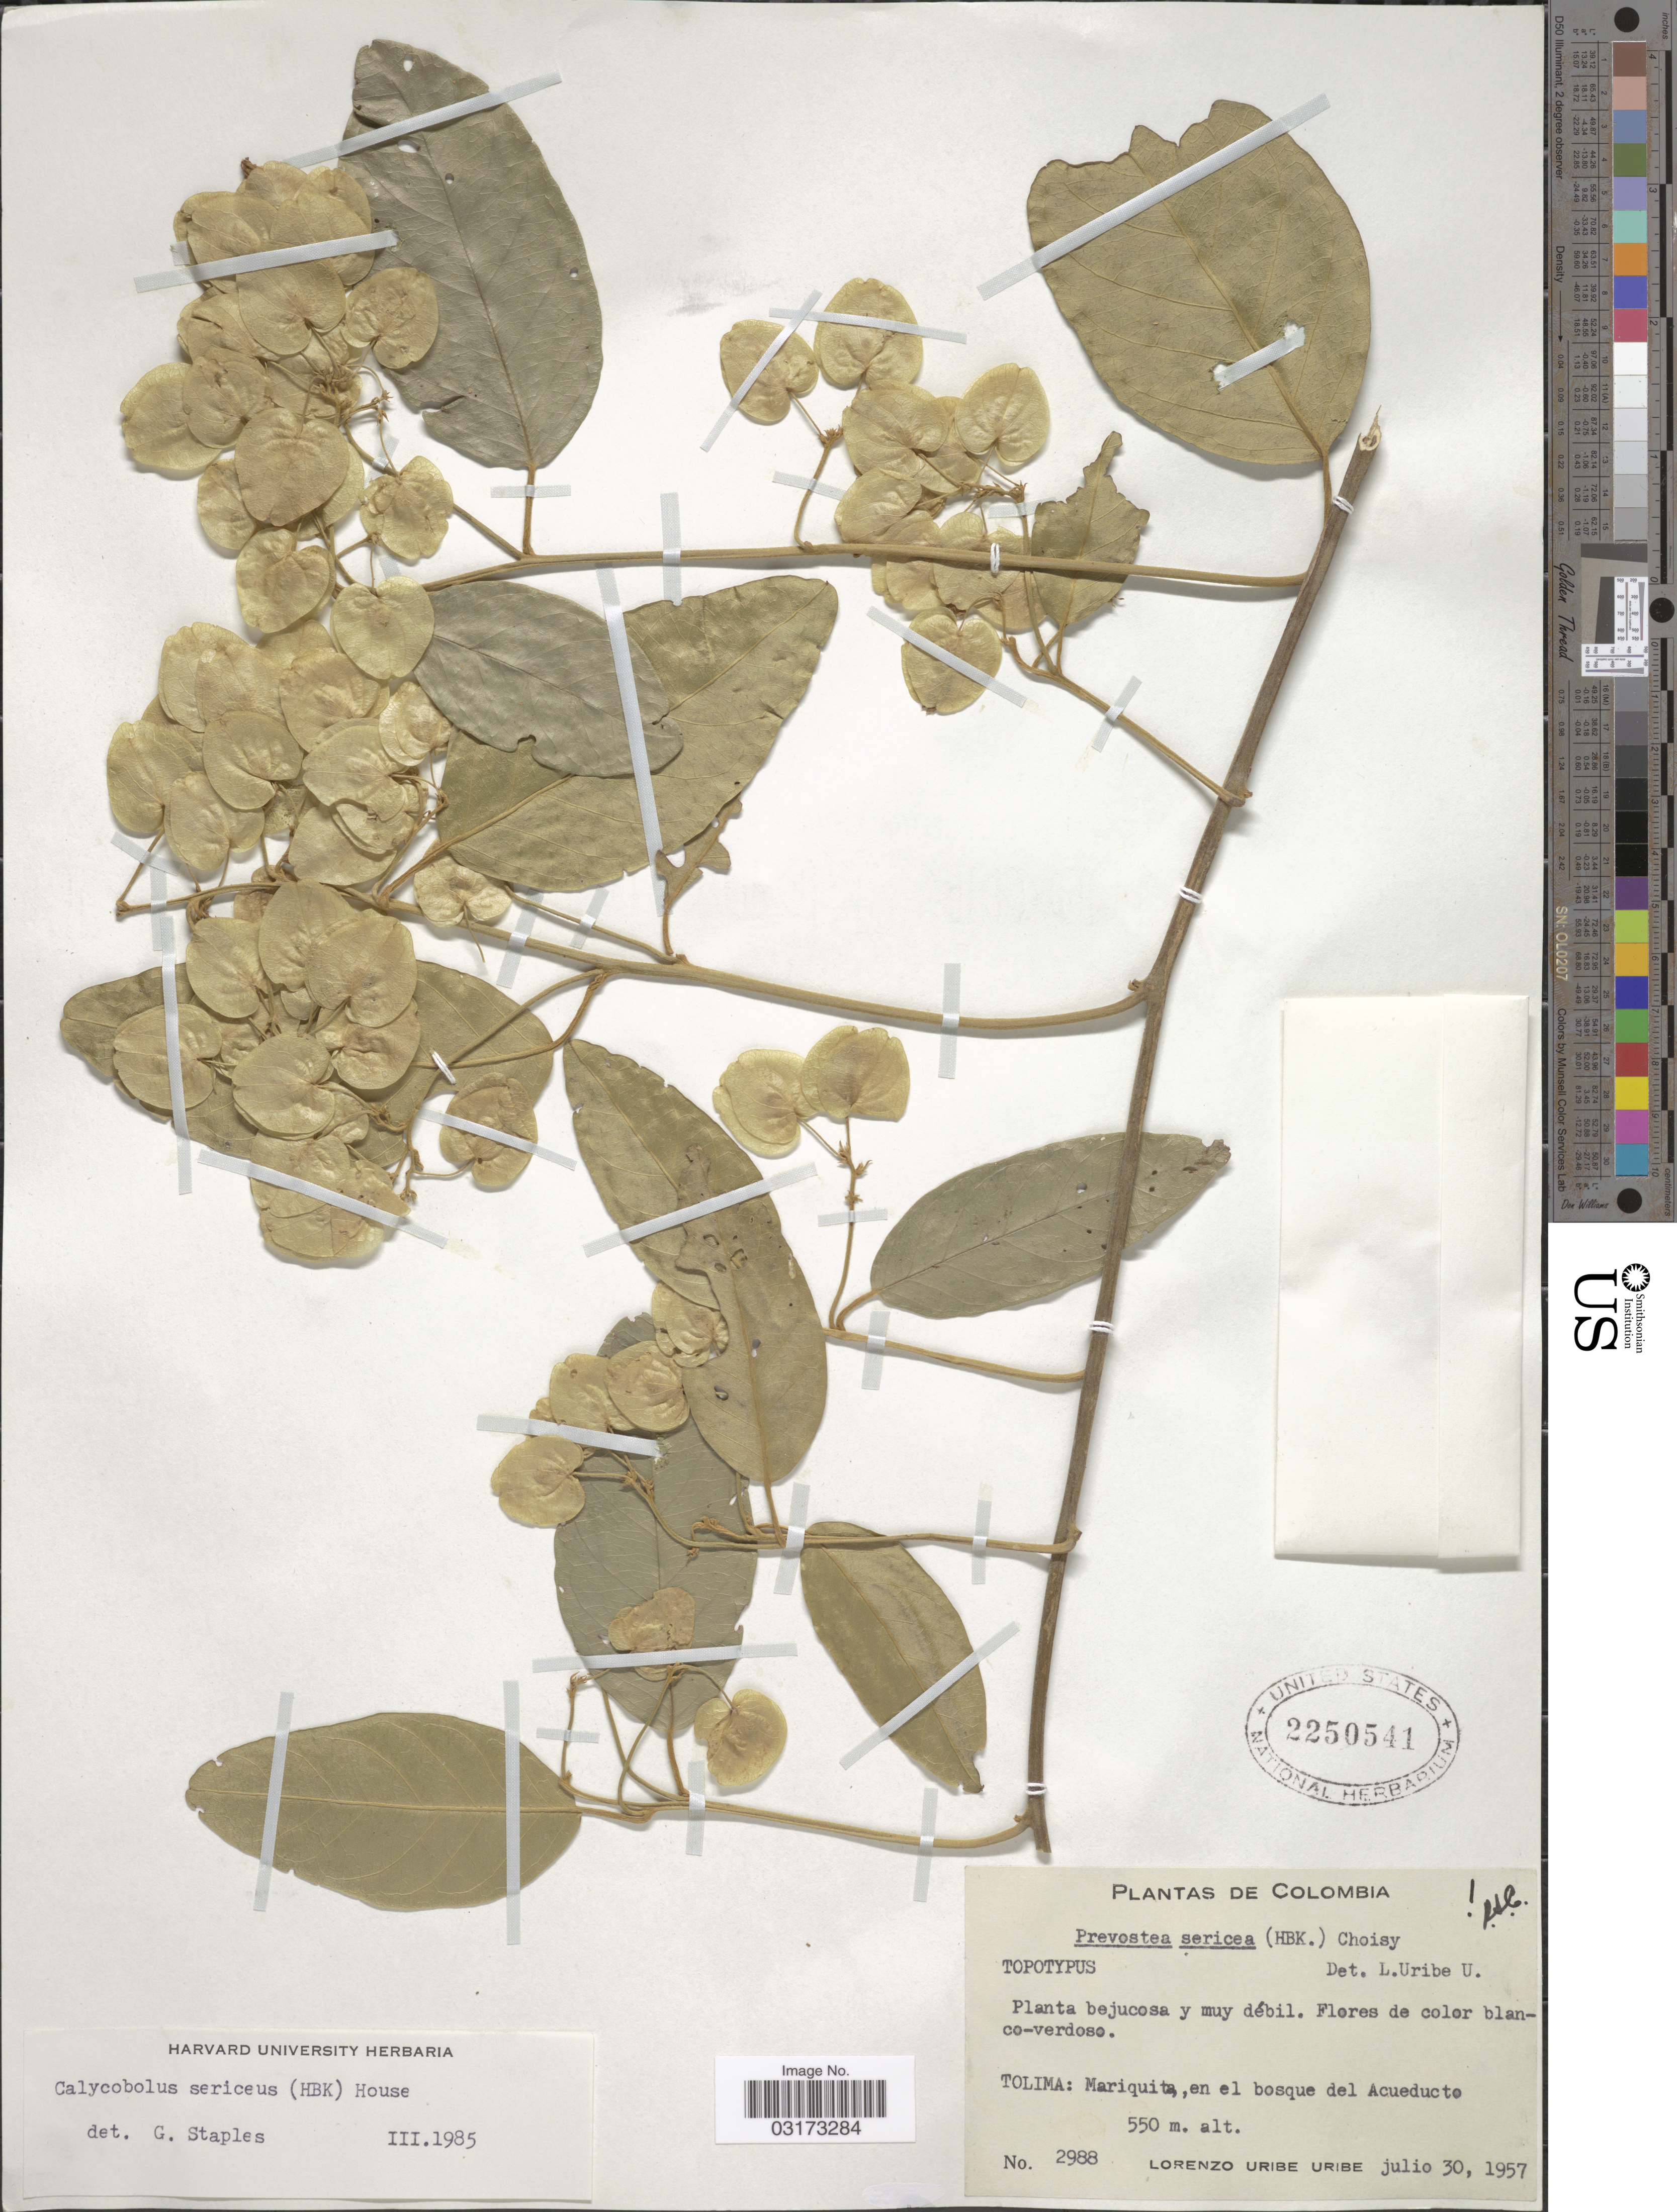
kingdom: Plantae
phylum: Tracheophyta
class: Magnoliopsida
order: Solanales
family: Convolvulaceae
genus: Calycobolus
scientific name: Calycobolus sericeus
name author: (Kunth) House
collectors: L. Uribe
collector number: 2988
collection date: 1957-07-30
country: Colombia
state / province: Tolima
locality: Mariquita, en el bosque del Acueducto.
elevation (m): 550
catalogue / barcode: US 2250541